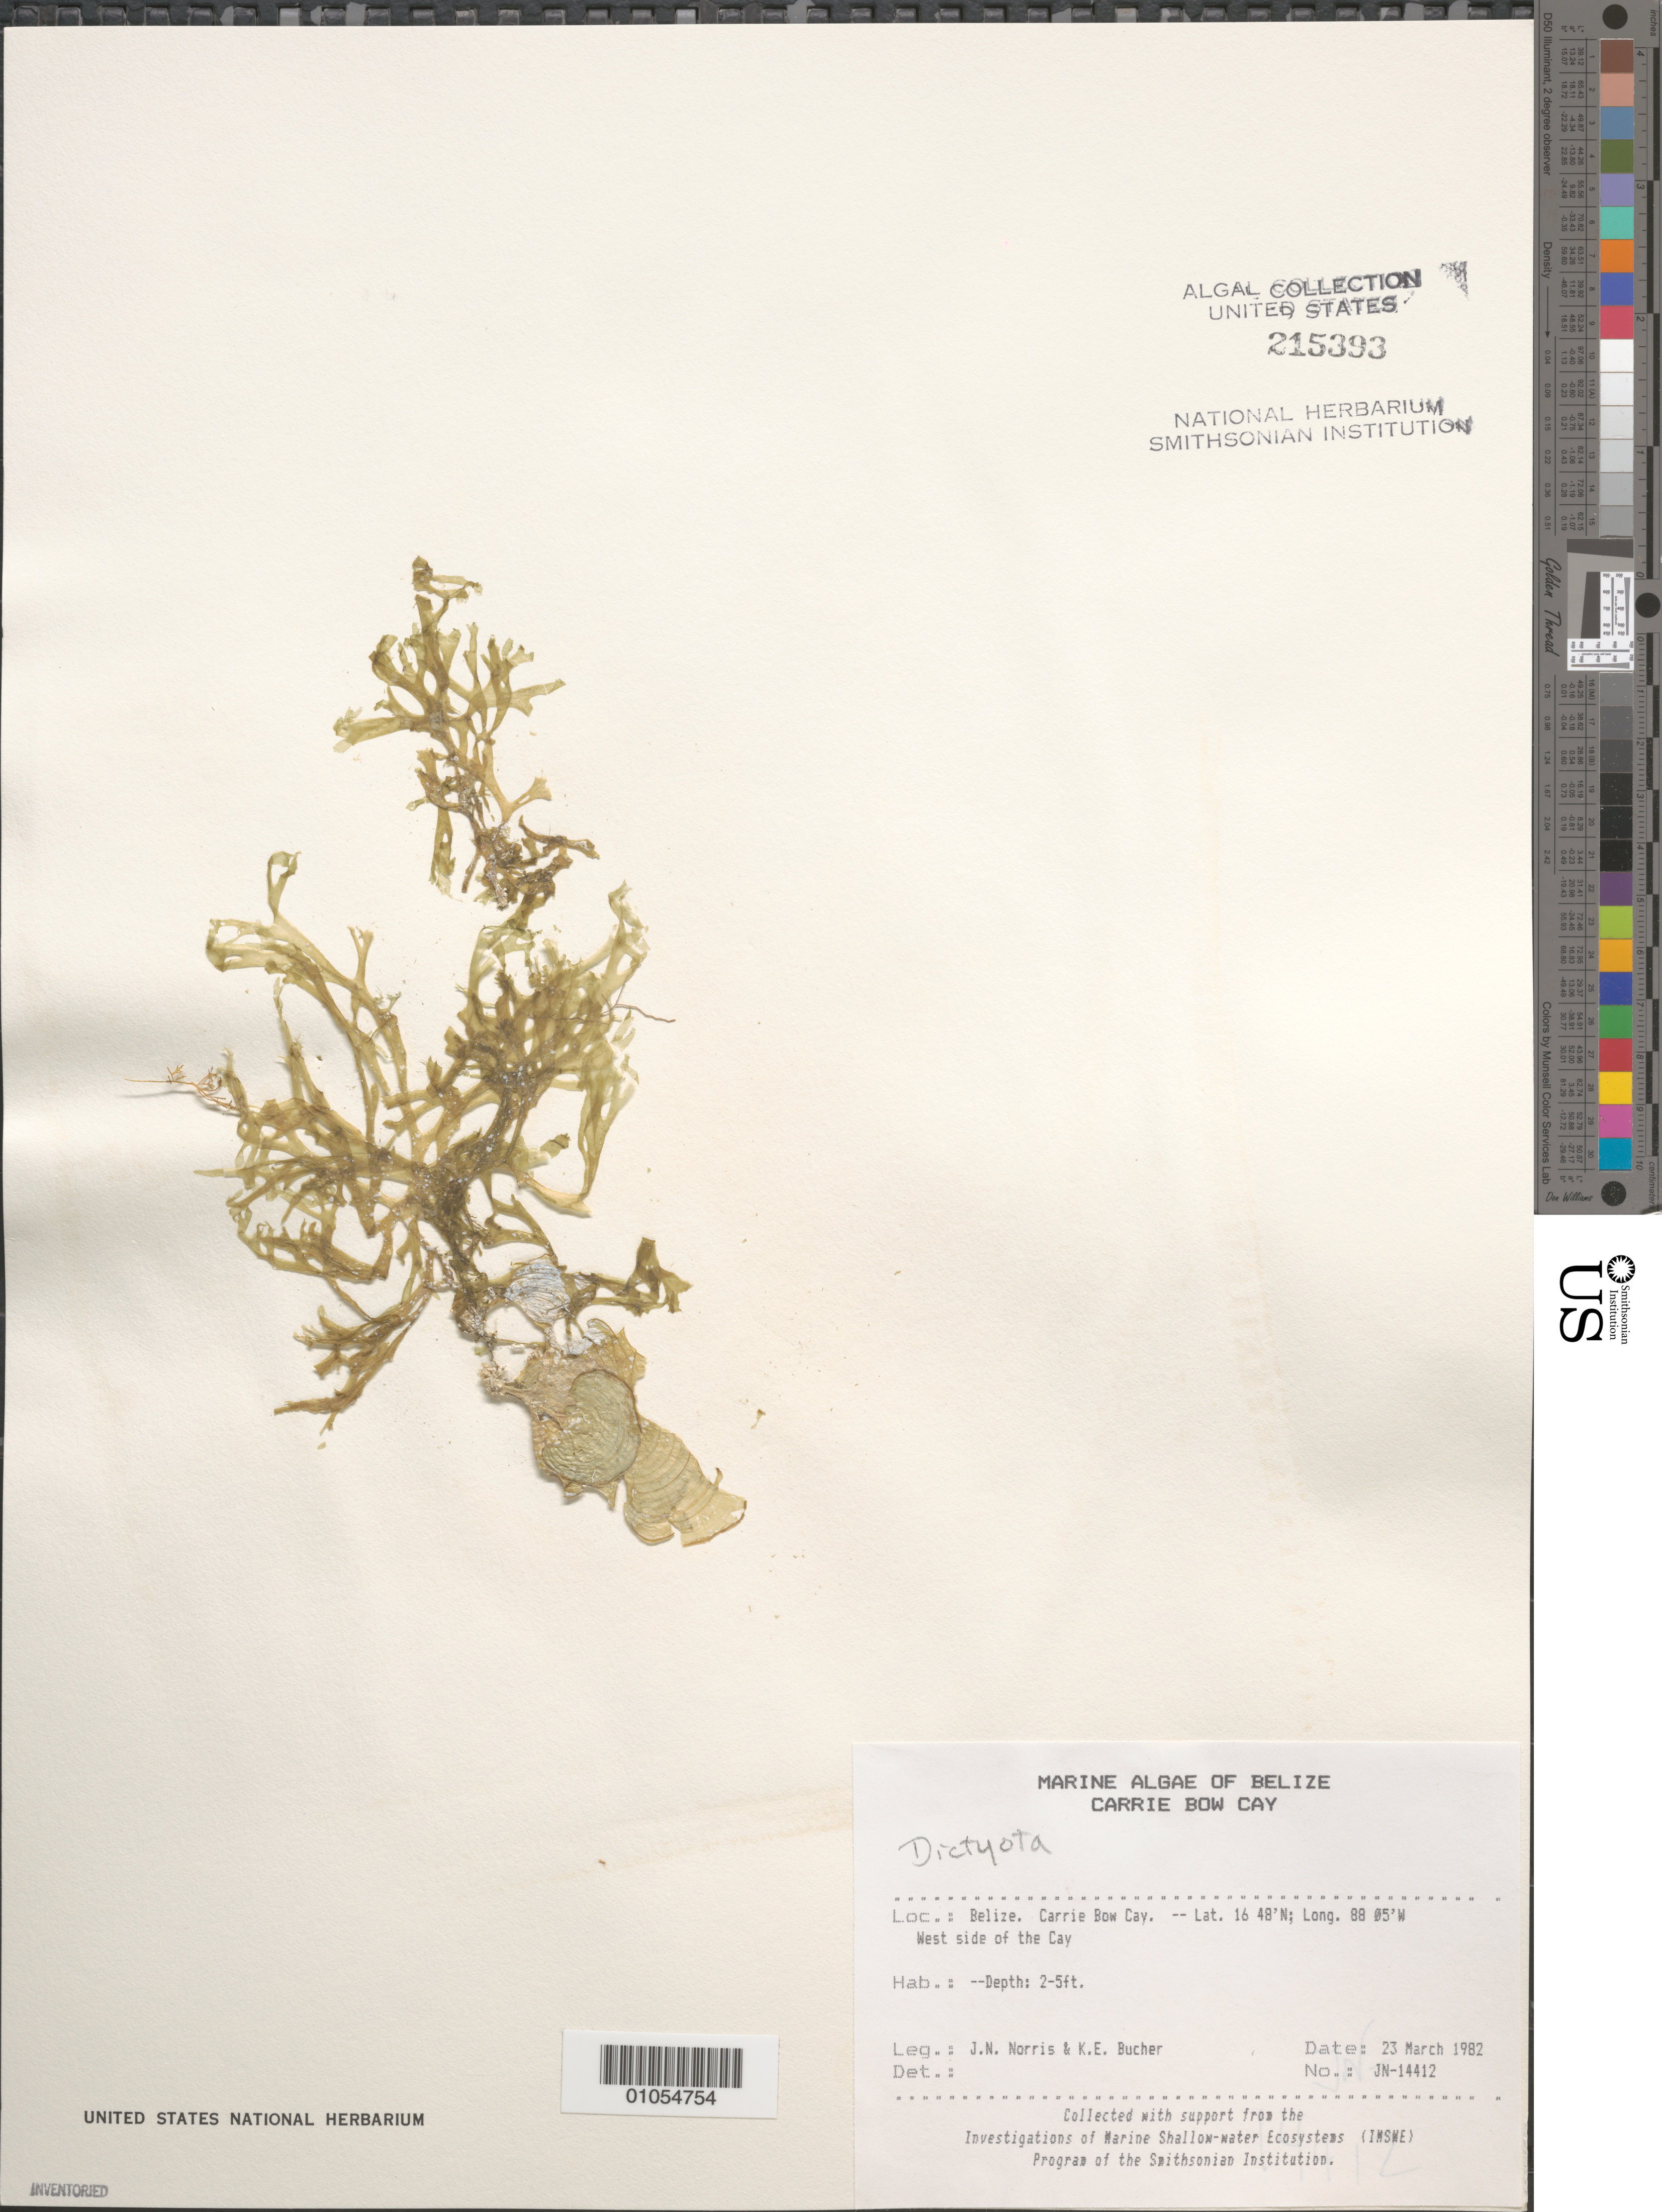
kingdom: Chromista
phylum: Ochrophyta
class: Phaeophyceae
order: Dictyotales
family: Dictyotaceae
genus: Dictyota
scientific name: Dictyota sp.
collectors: J. N. Norris & K. E. Bucher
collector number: JN-14412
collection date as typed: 19 Mar 1982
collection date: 1982-03-19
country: Belize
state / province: Stann Creek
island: Carrie Bow Cay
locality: West side of Carrie Bow Cay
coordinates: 16 48'N, 88 05'W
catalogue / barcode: US 215393